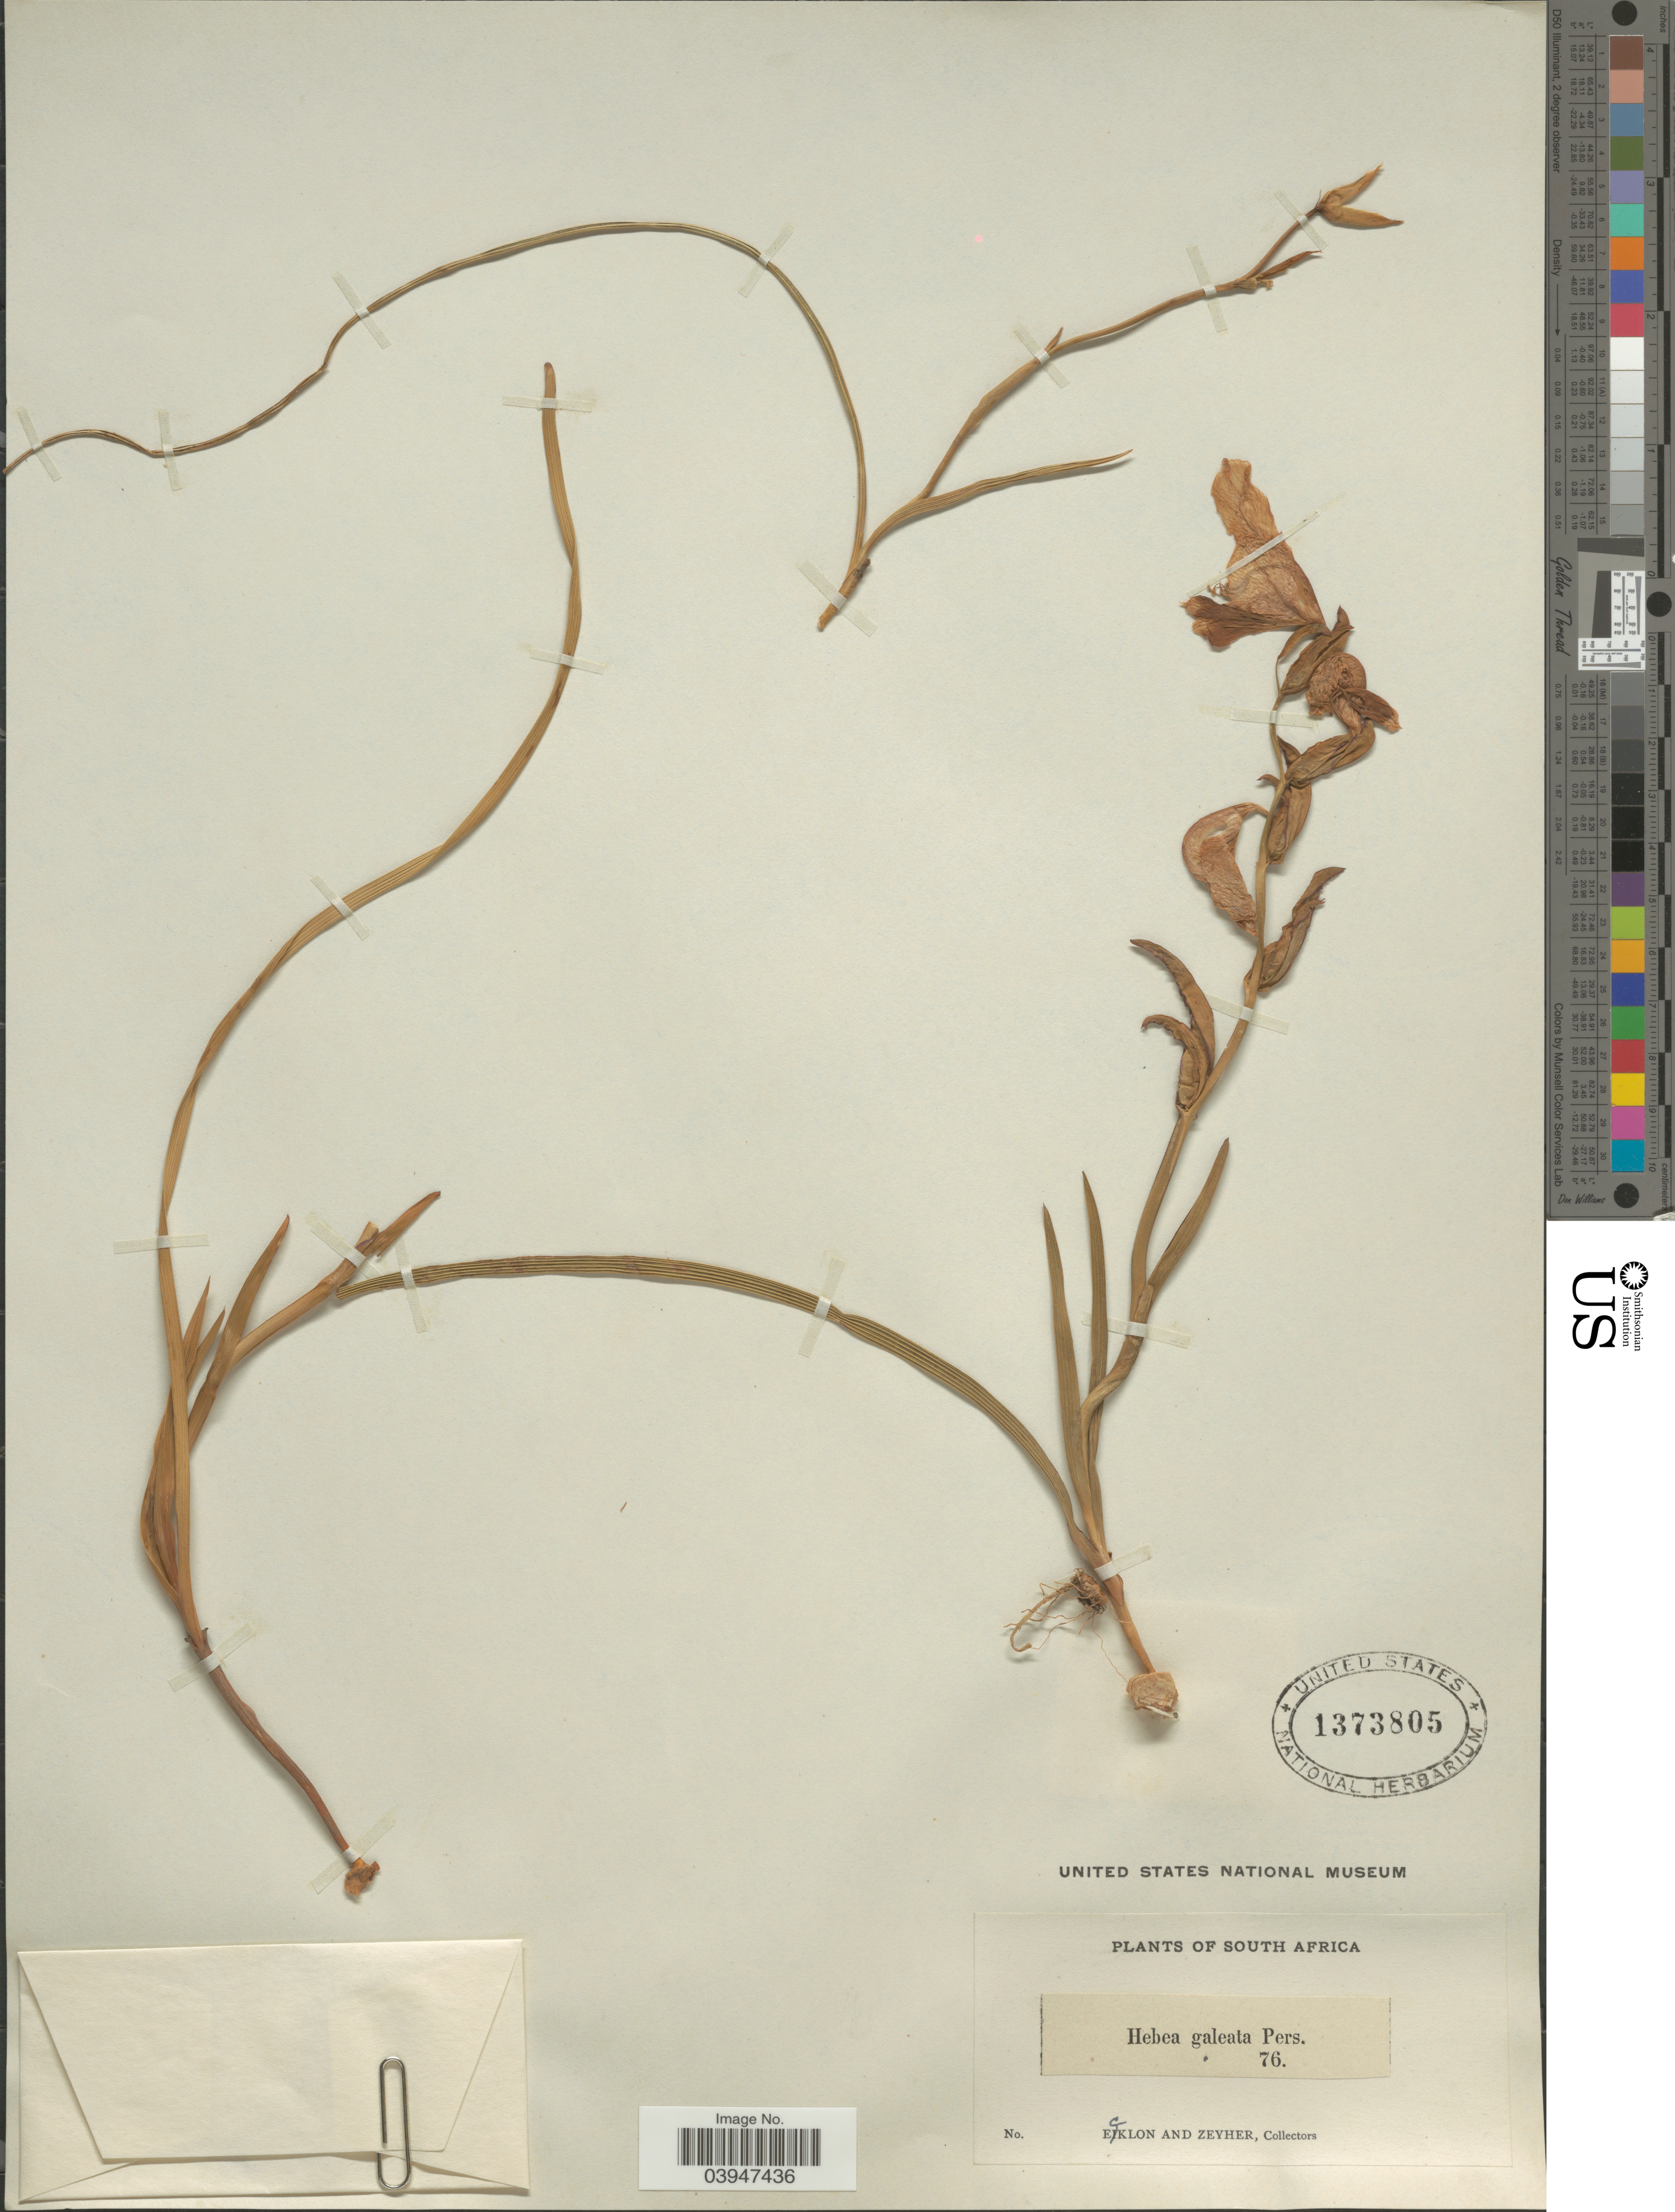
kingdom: Plantae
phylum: Tracheophyta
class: Liliopsida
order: Asparagales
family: Iridaceae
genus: Gladiolus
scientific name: Gladiolus galeatus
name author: Burm. f.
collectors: -. Ecklon & -. Zeyher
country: South Africa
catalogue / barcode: US 1373805